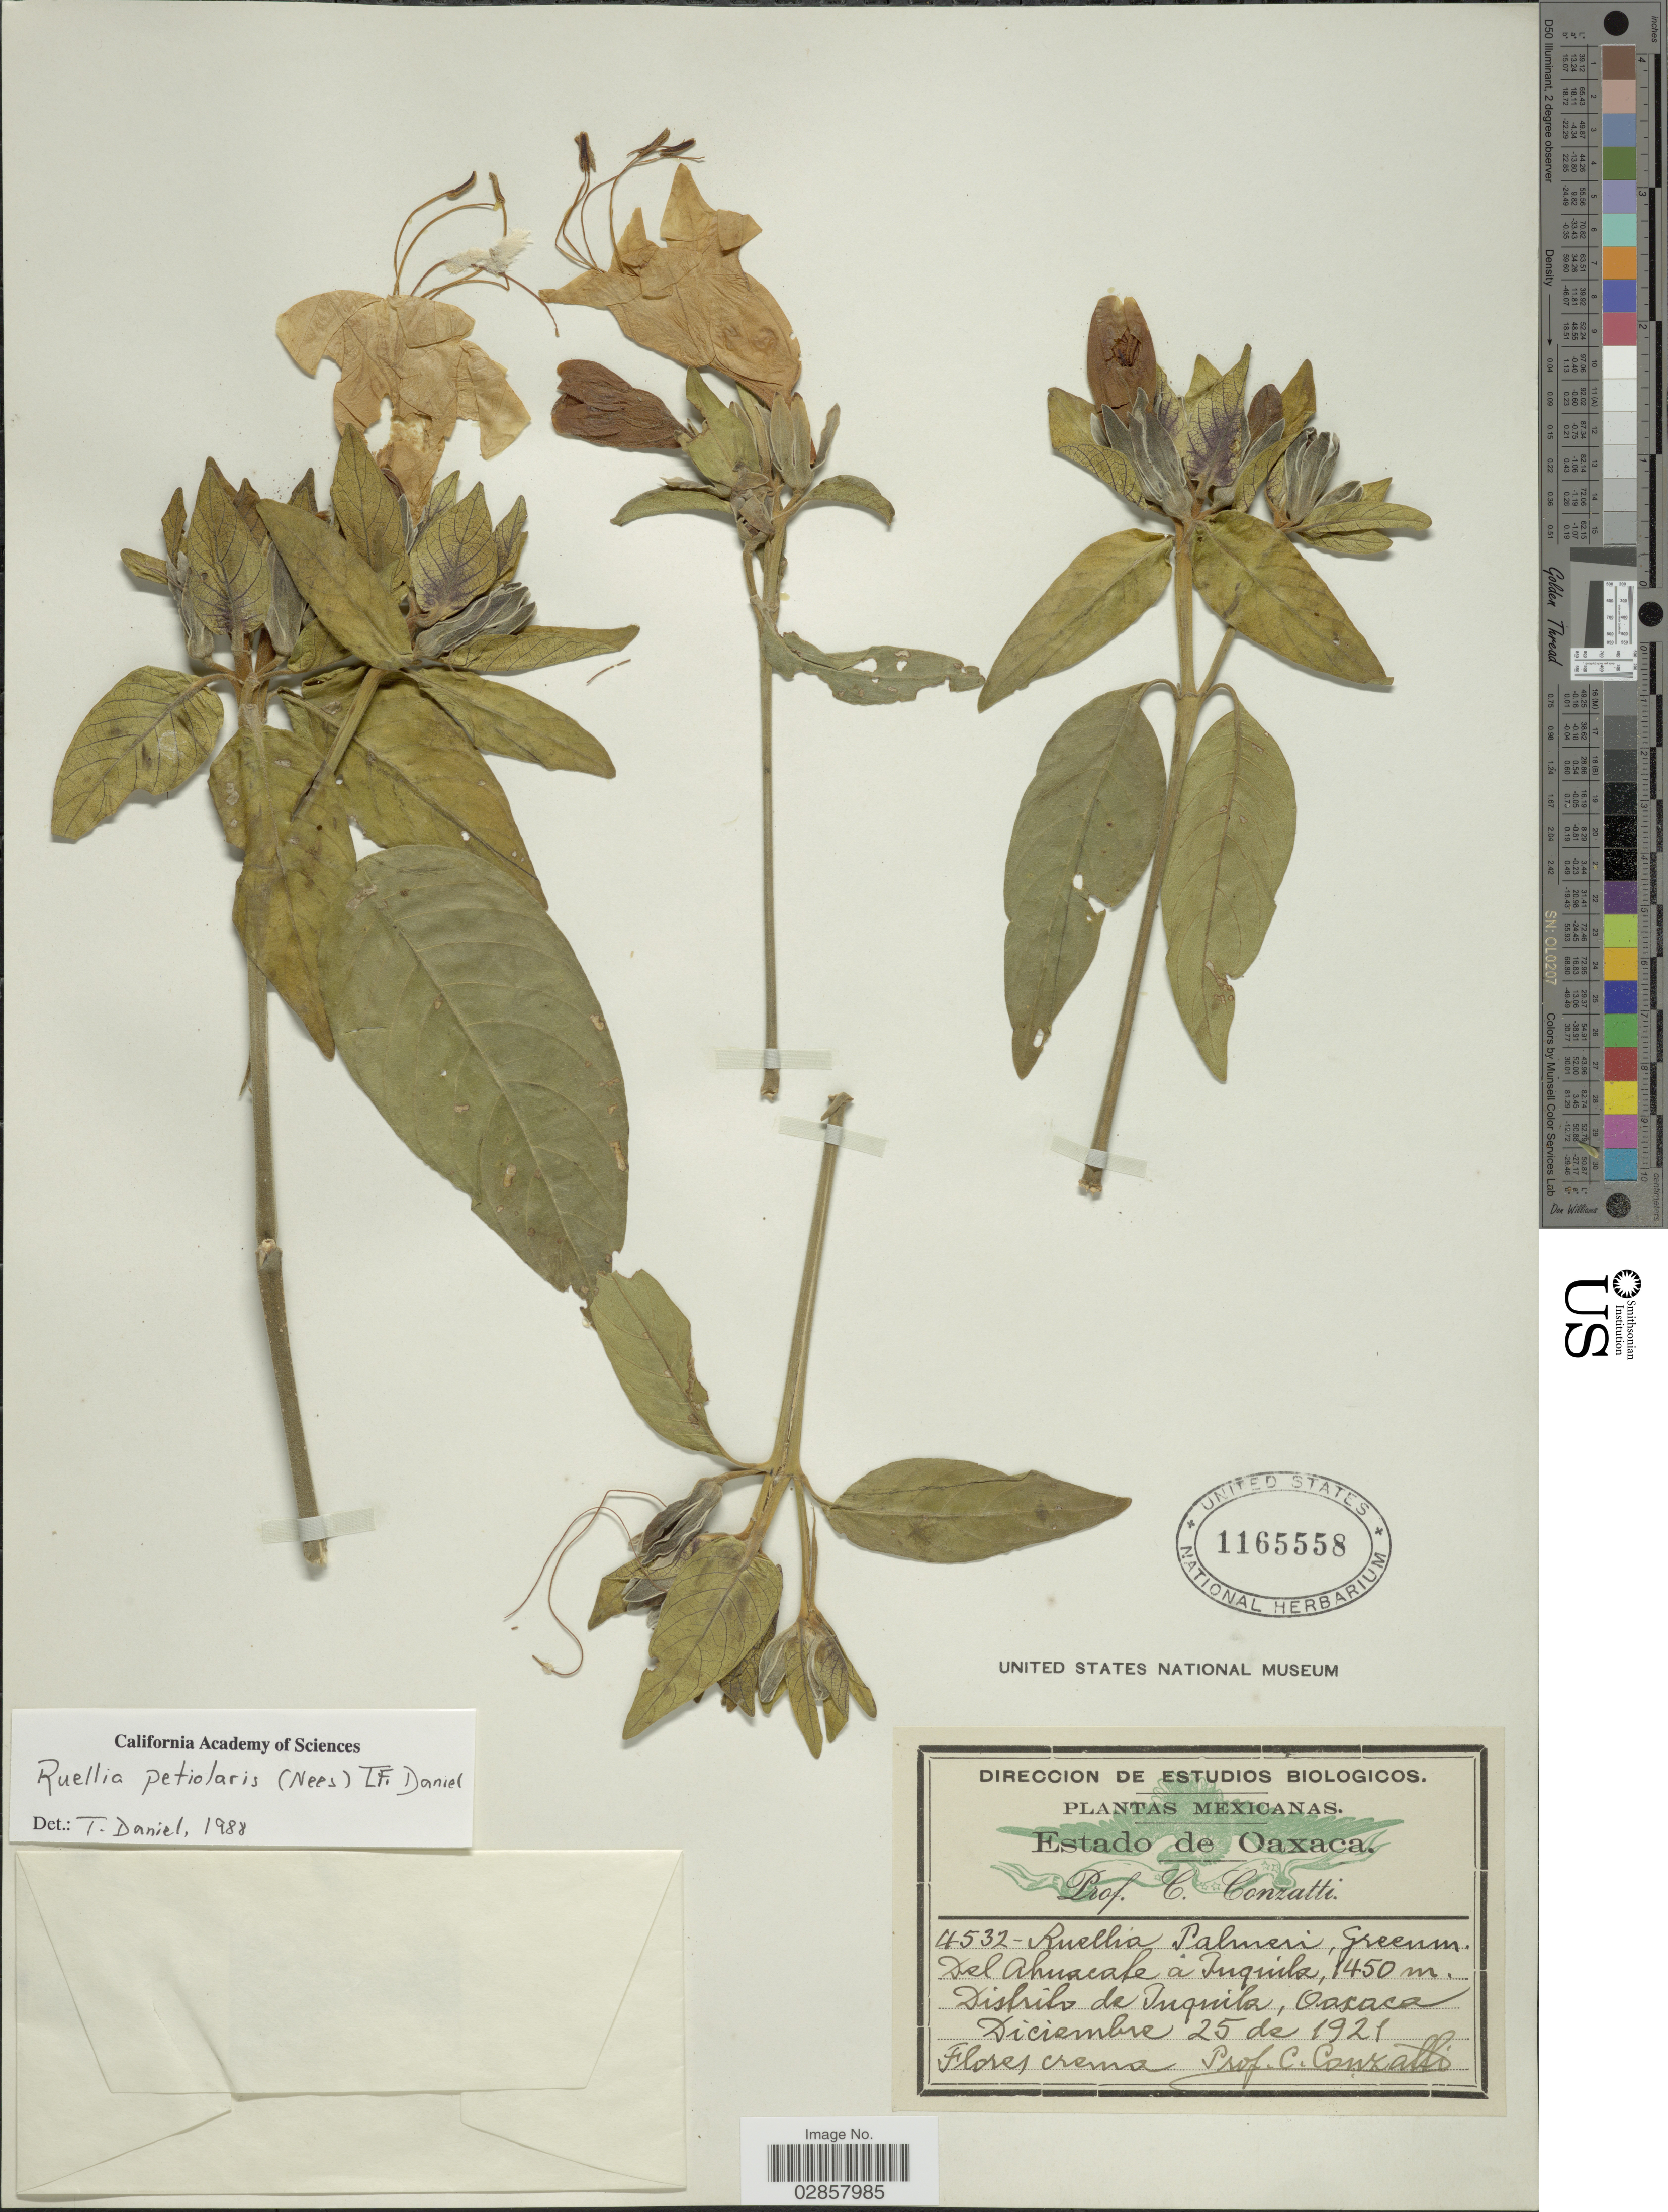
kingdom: Plantae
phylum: Tracheophyta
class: Magnoliopsida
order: Lamiales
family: Acanthaceae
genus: Ruellia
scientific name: Ruellia petiolaris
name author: (Nees) T.F. Daniel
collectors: C. Conzatti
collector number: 4532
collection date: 1921-12-25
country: Mexico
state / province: Oaxaca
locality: Del Ahuscate a Juquila. Distrito de Juquila.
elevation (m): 1450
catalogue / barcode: US 1165558